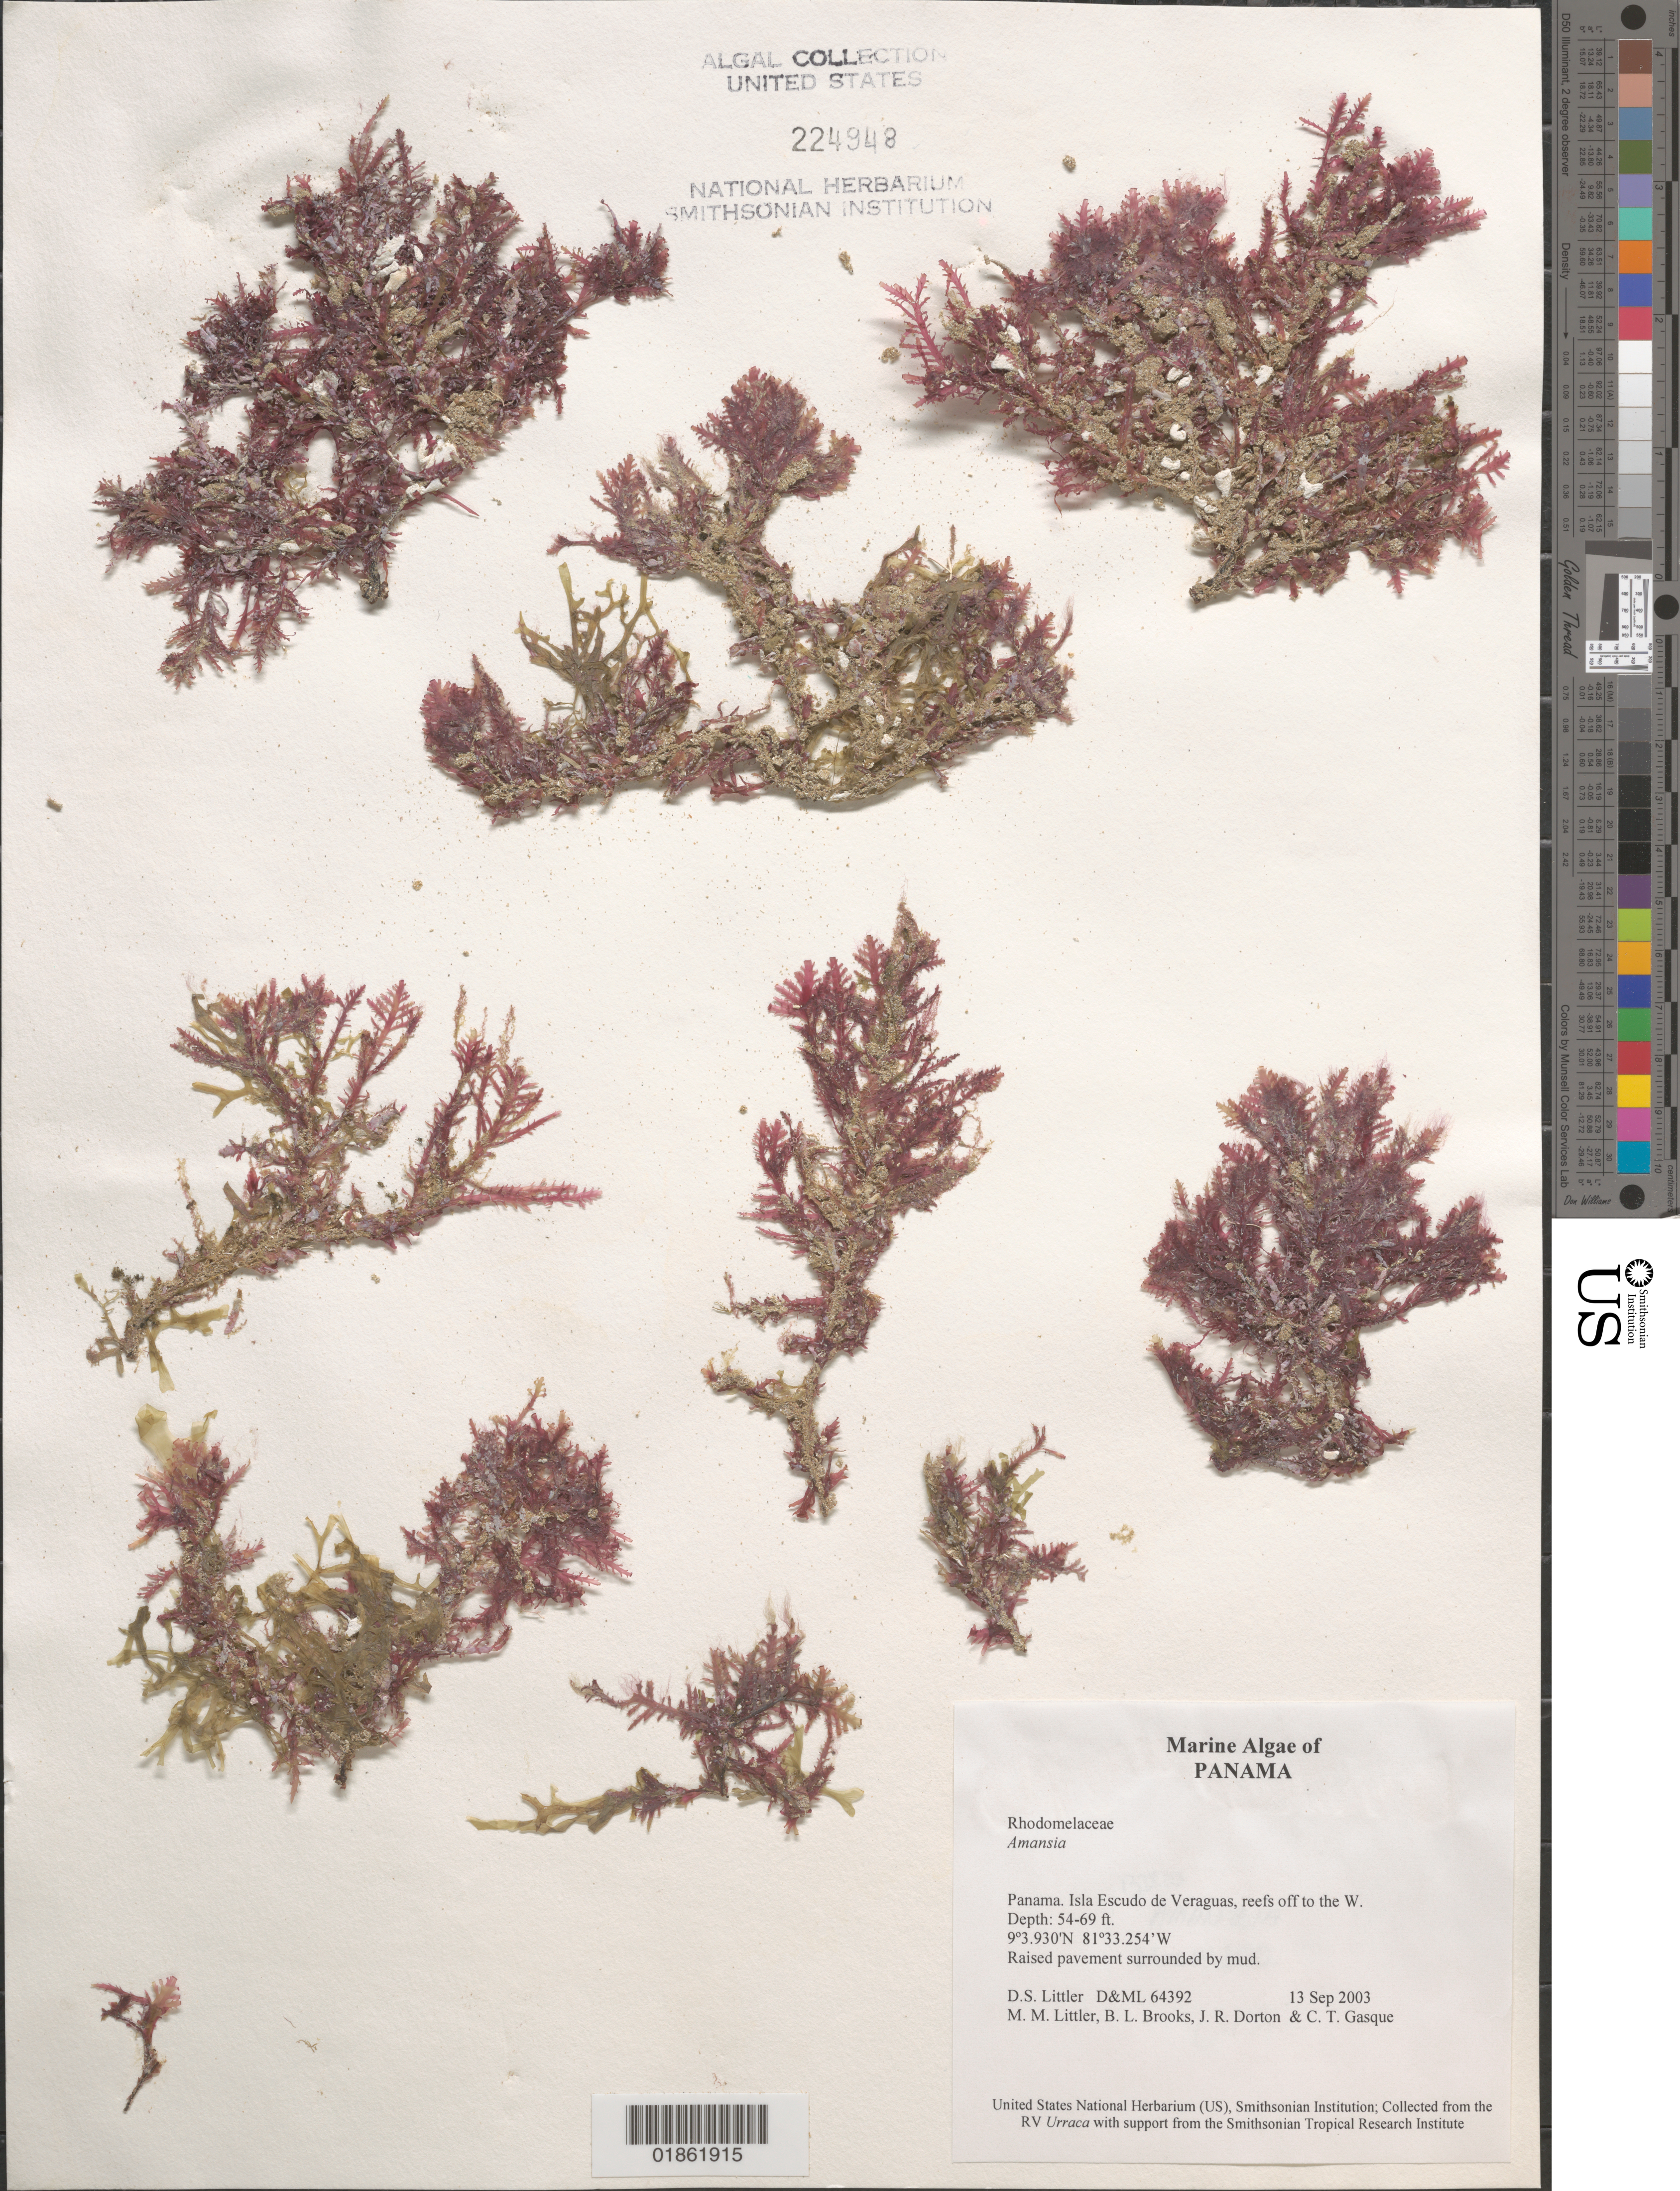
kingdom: Plantae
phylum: Rhodophyta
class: Florideophyceae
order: Ceramiales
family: Rhodomelaceae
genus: Amansia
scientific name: Amansia sp.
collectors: M. M. Littler, D. S. Littler & B. Brooks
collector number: D&ML 64392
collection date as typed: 13 Sep 2003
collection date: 2003-09-13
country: Panama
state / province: Bocas del Toro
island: Escudo de Veraguas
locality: Rubble flat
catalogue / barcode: US 224948